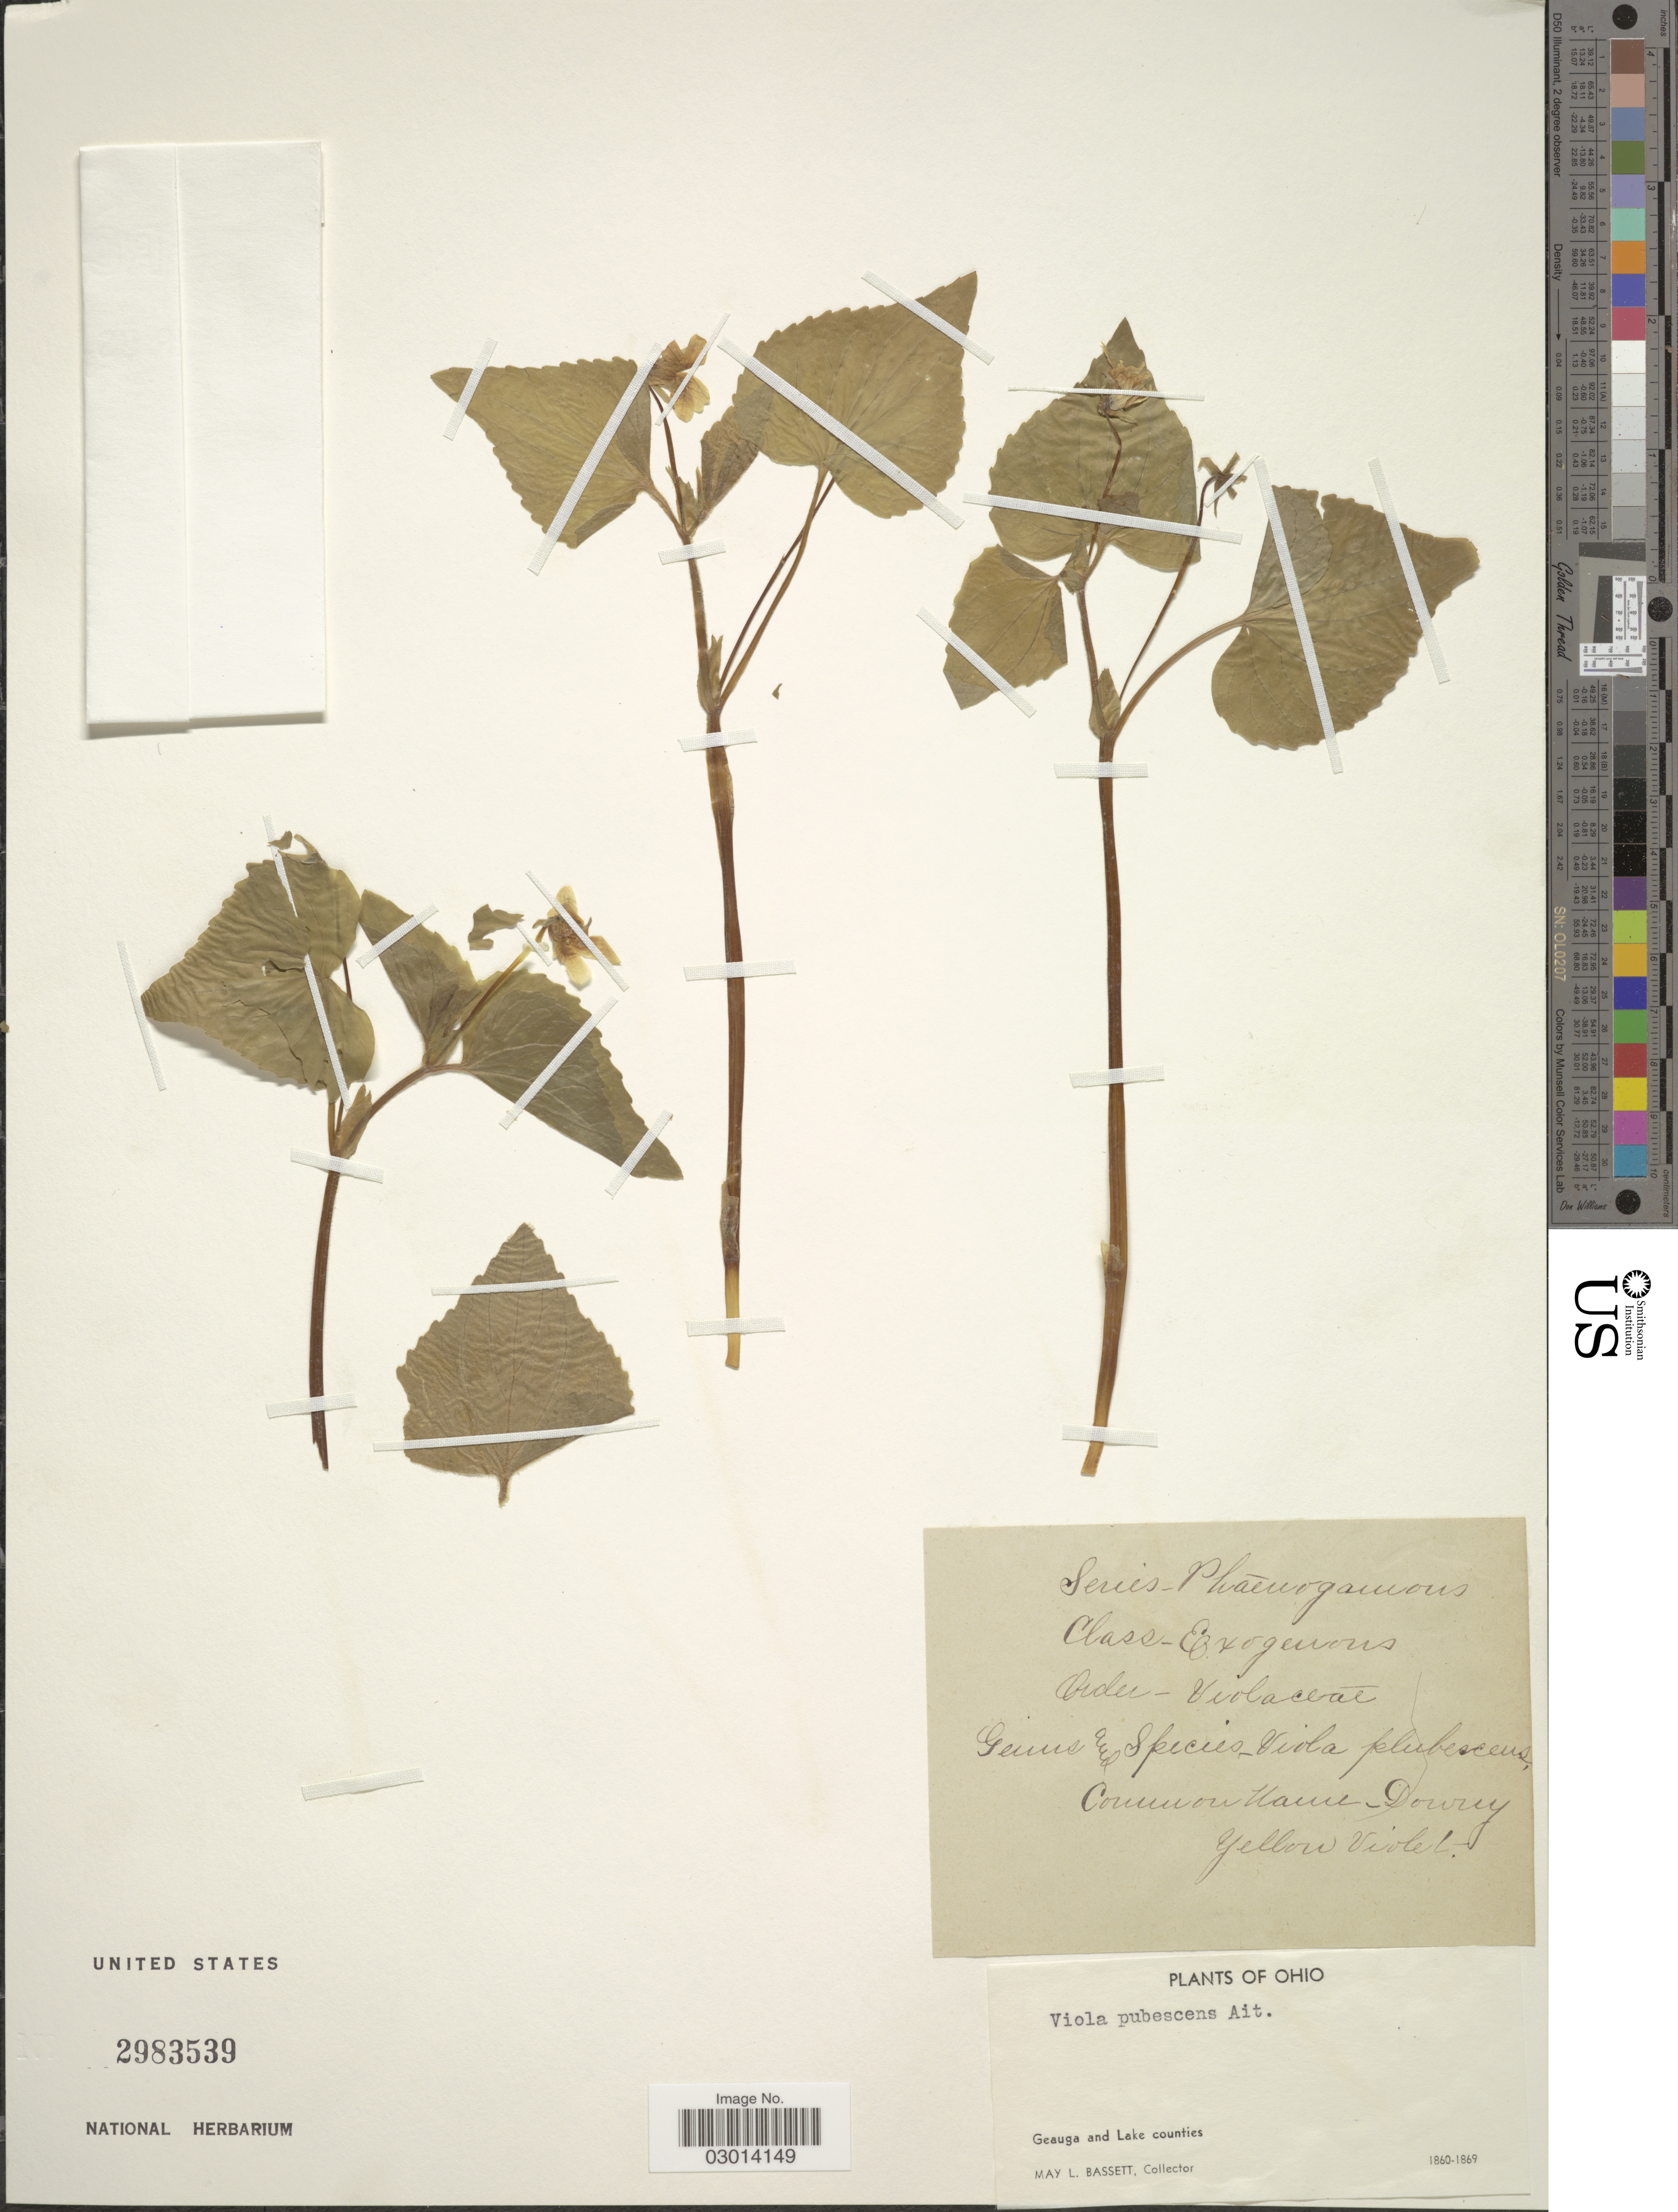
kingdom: Plantae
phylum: Tracheophyta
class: Magnoliopsida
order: Malpighiales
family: Violaceae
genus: Viola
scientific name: Viola pubescens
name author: Aiton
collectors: M. L. Bassett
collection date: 1860/1869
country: United States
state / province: Ohio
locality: Geauga and Lake counties.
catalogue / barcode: US 2983539